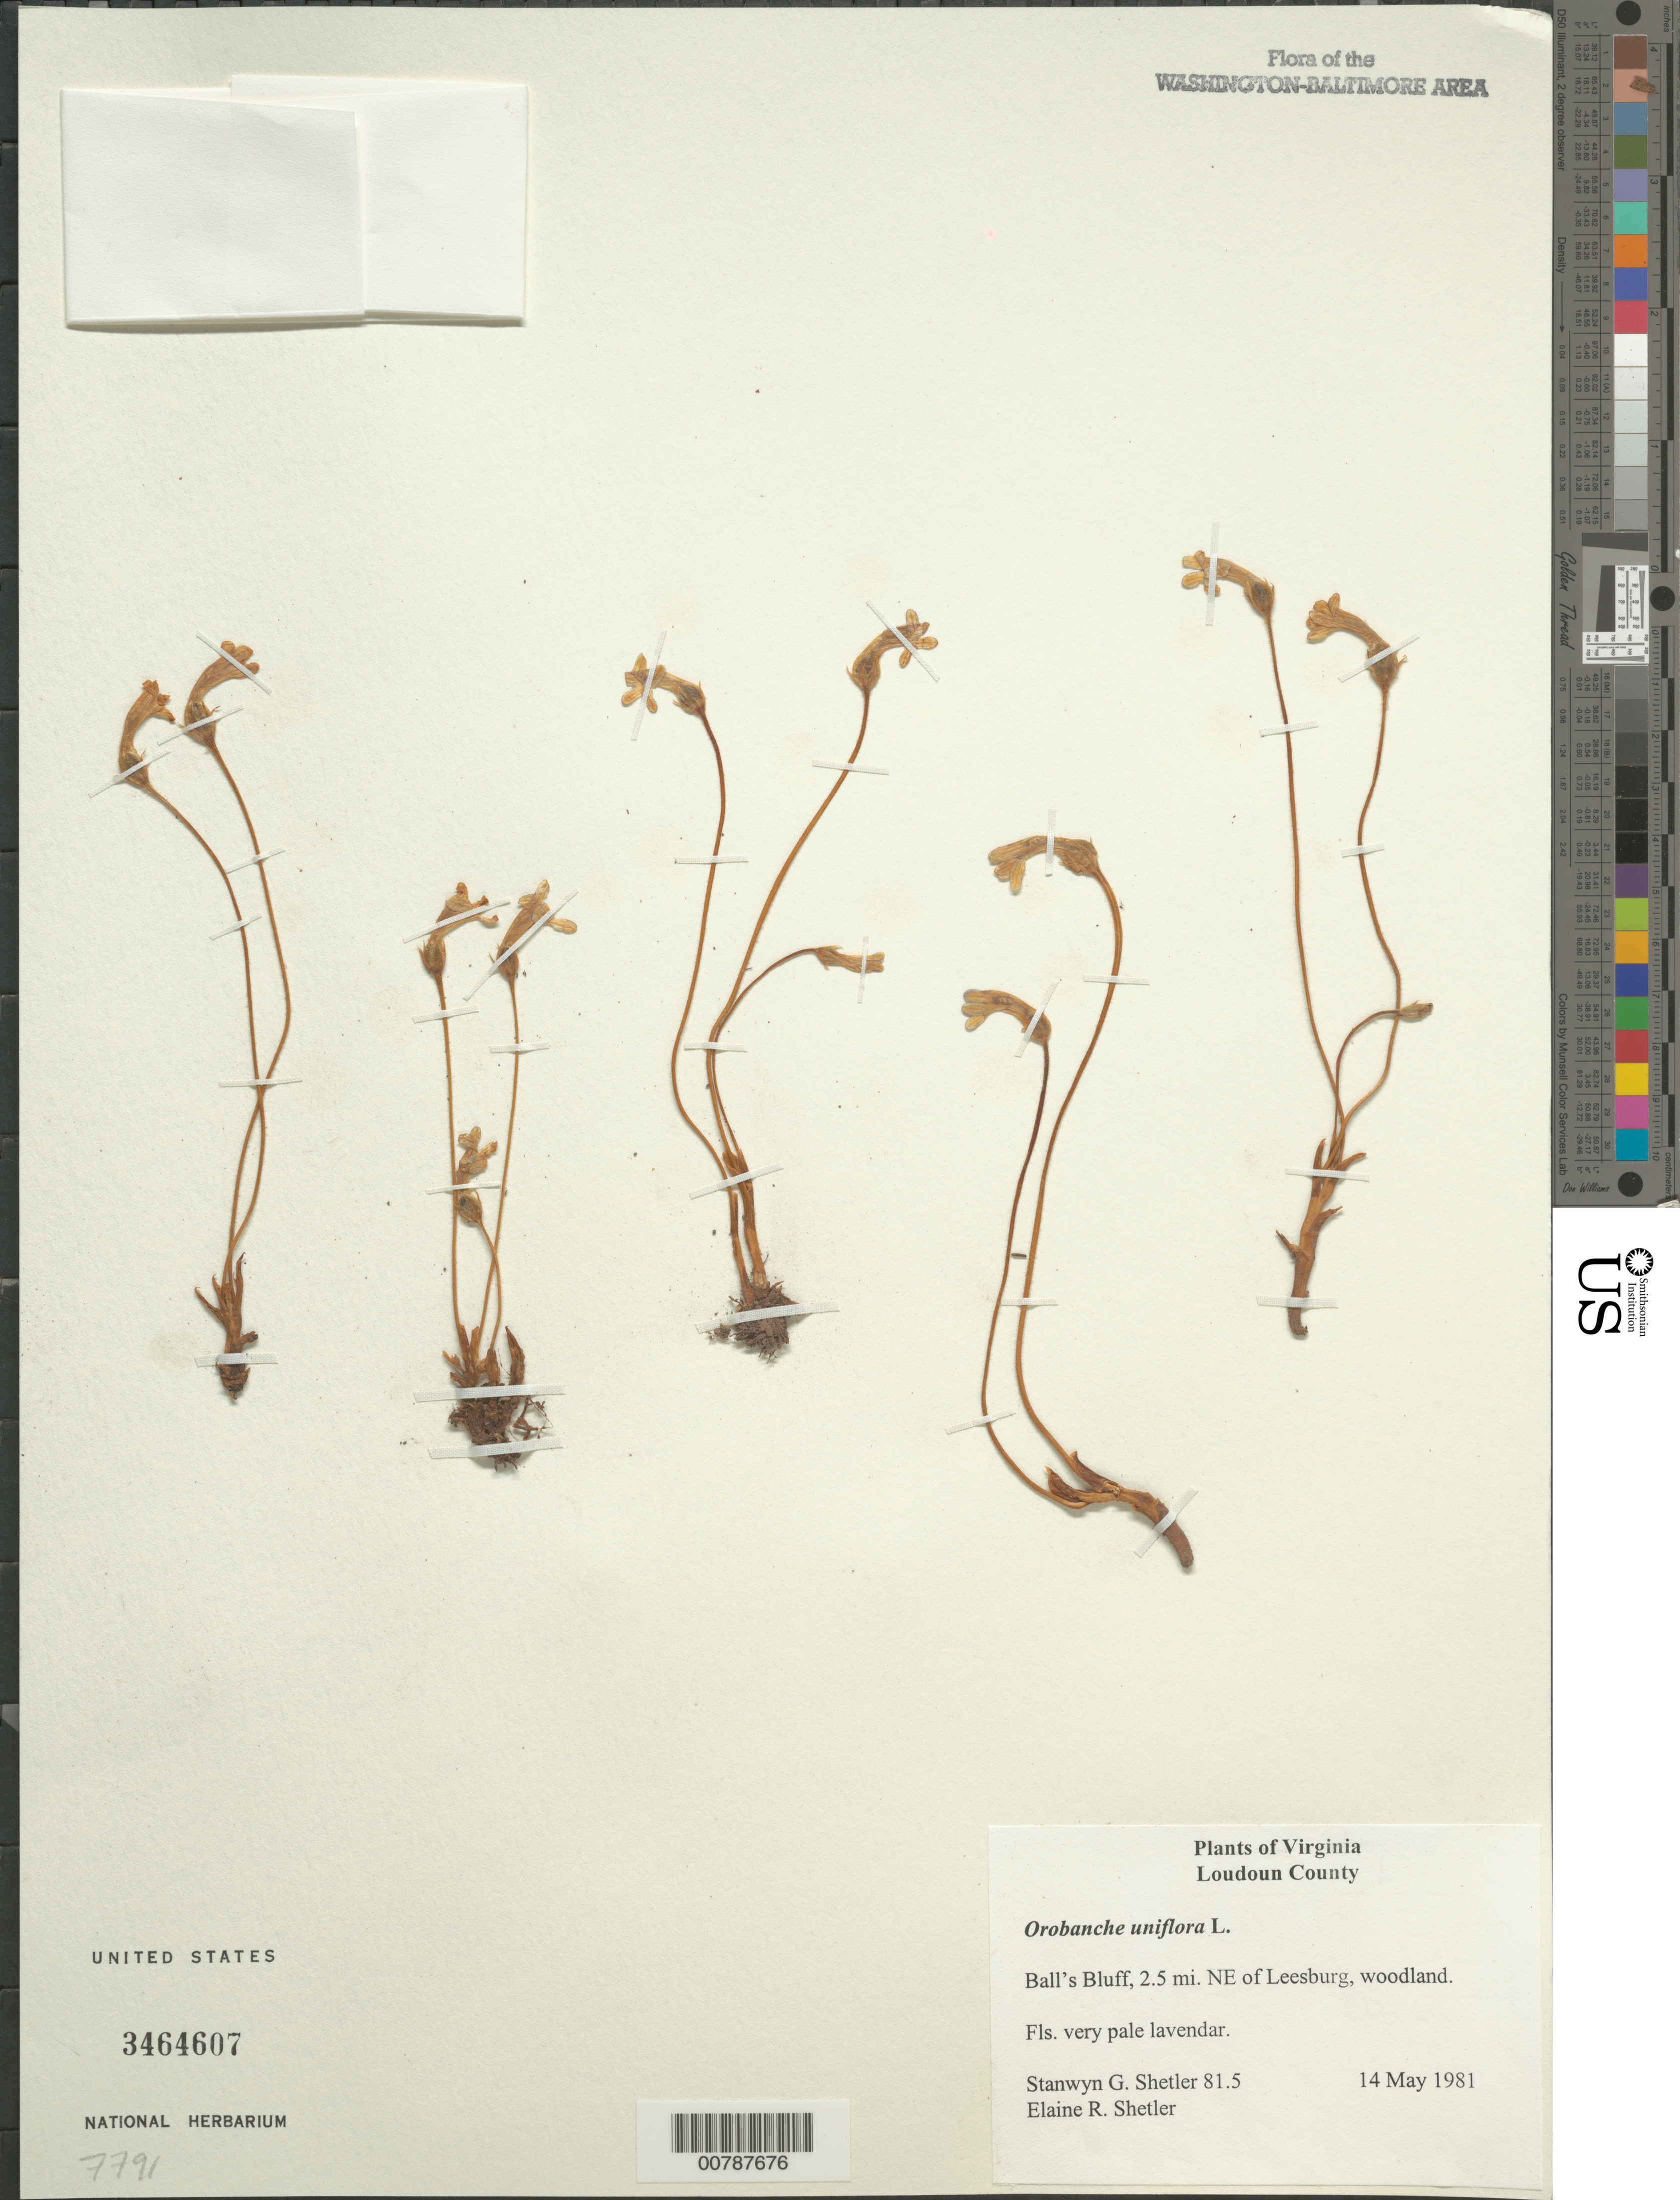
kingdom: Plantae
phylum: Tracheophyta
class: Magnoliopsida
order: Lamiales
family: Orobanchaceae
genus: Orobanche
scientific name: Orobanche uniflora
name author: L.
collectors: S. Shetler & E. R. Shetler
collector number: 81.5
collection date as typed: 14 May 1981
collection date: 1981-05-14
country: United States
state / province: Virginia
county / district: Loudoun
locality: Ball's Bluff, 2.5 mi. NE of Leesburg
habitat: Woodland.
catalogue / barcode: US 3464607